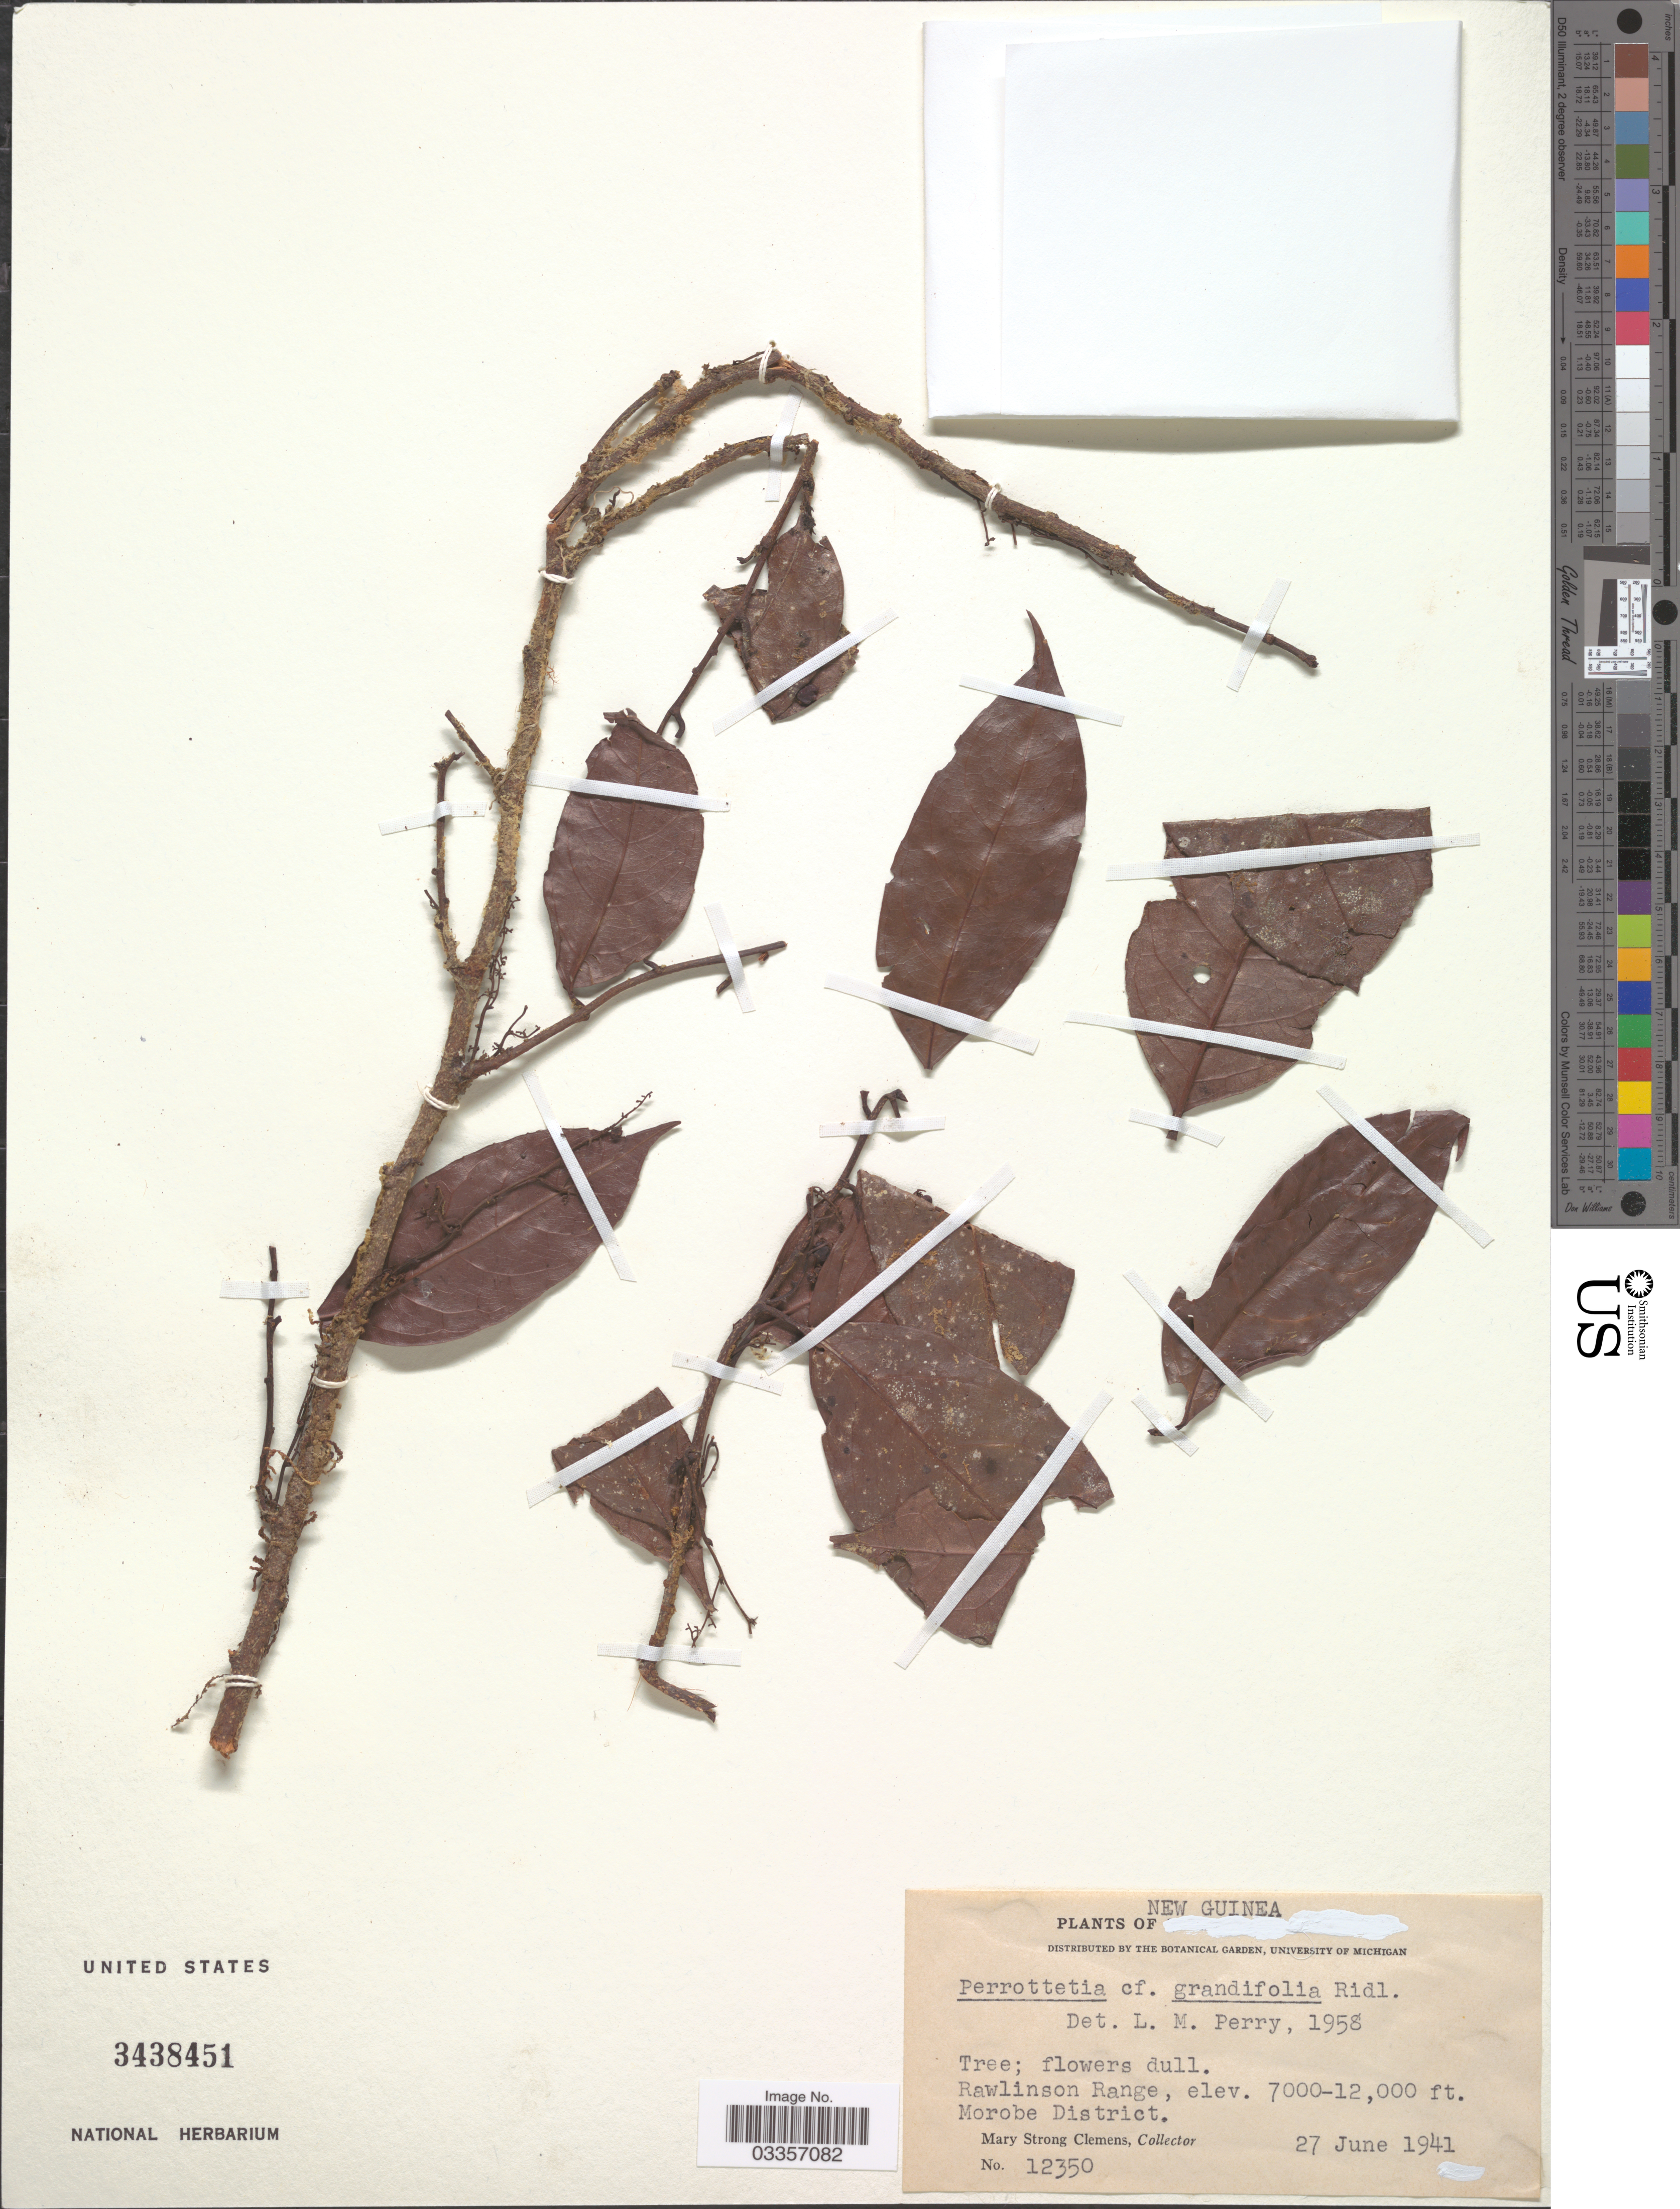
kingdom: Plantae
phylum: Tracheophyta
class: Magnoliopsida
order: Huerteales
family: Dipentodontaceae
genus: Perrottetia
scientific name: Perrottetia alpestris subsp. moluccana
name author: (Blume) Ding Hou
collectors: M. S. Clemens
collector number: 12350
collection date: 1941-06-27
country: Papua New Guinea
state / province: Morobe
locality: New Guinea, Rawlinson Range, Morobe District.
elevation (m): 2134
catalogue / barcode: US 3438451